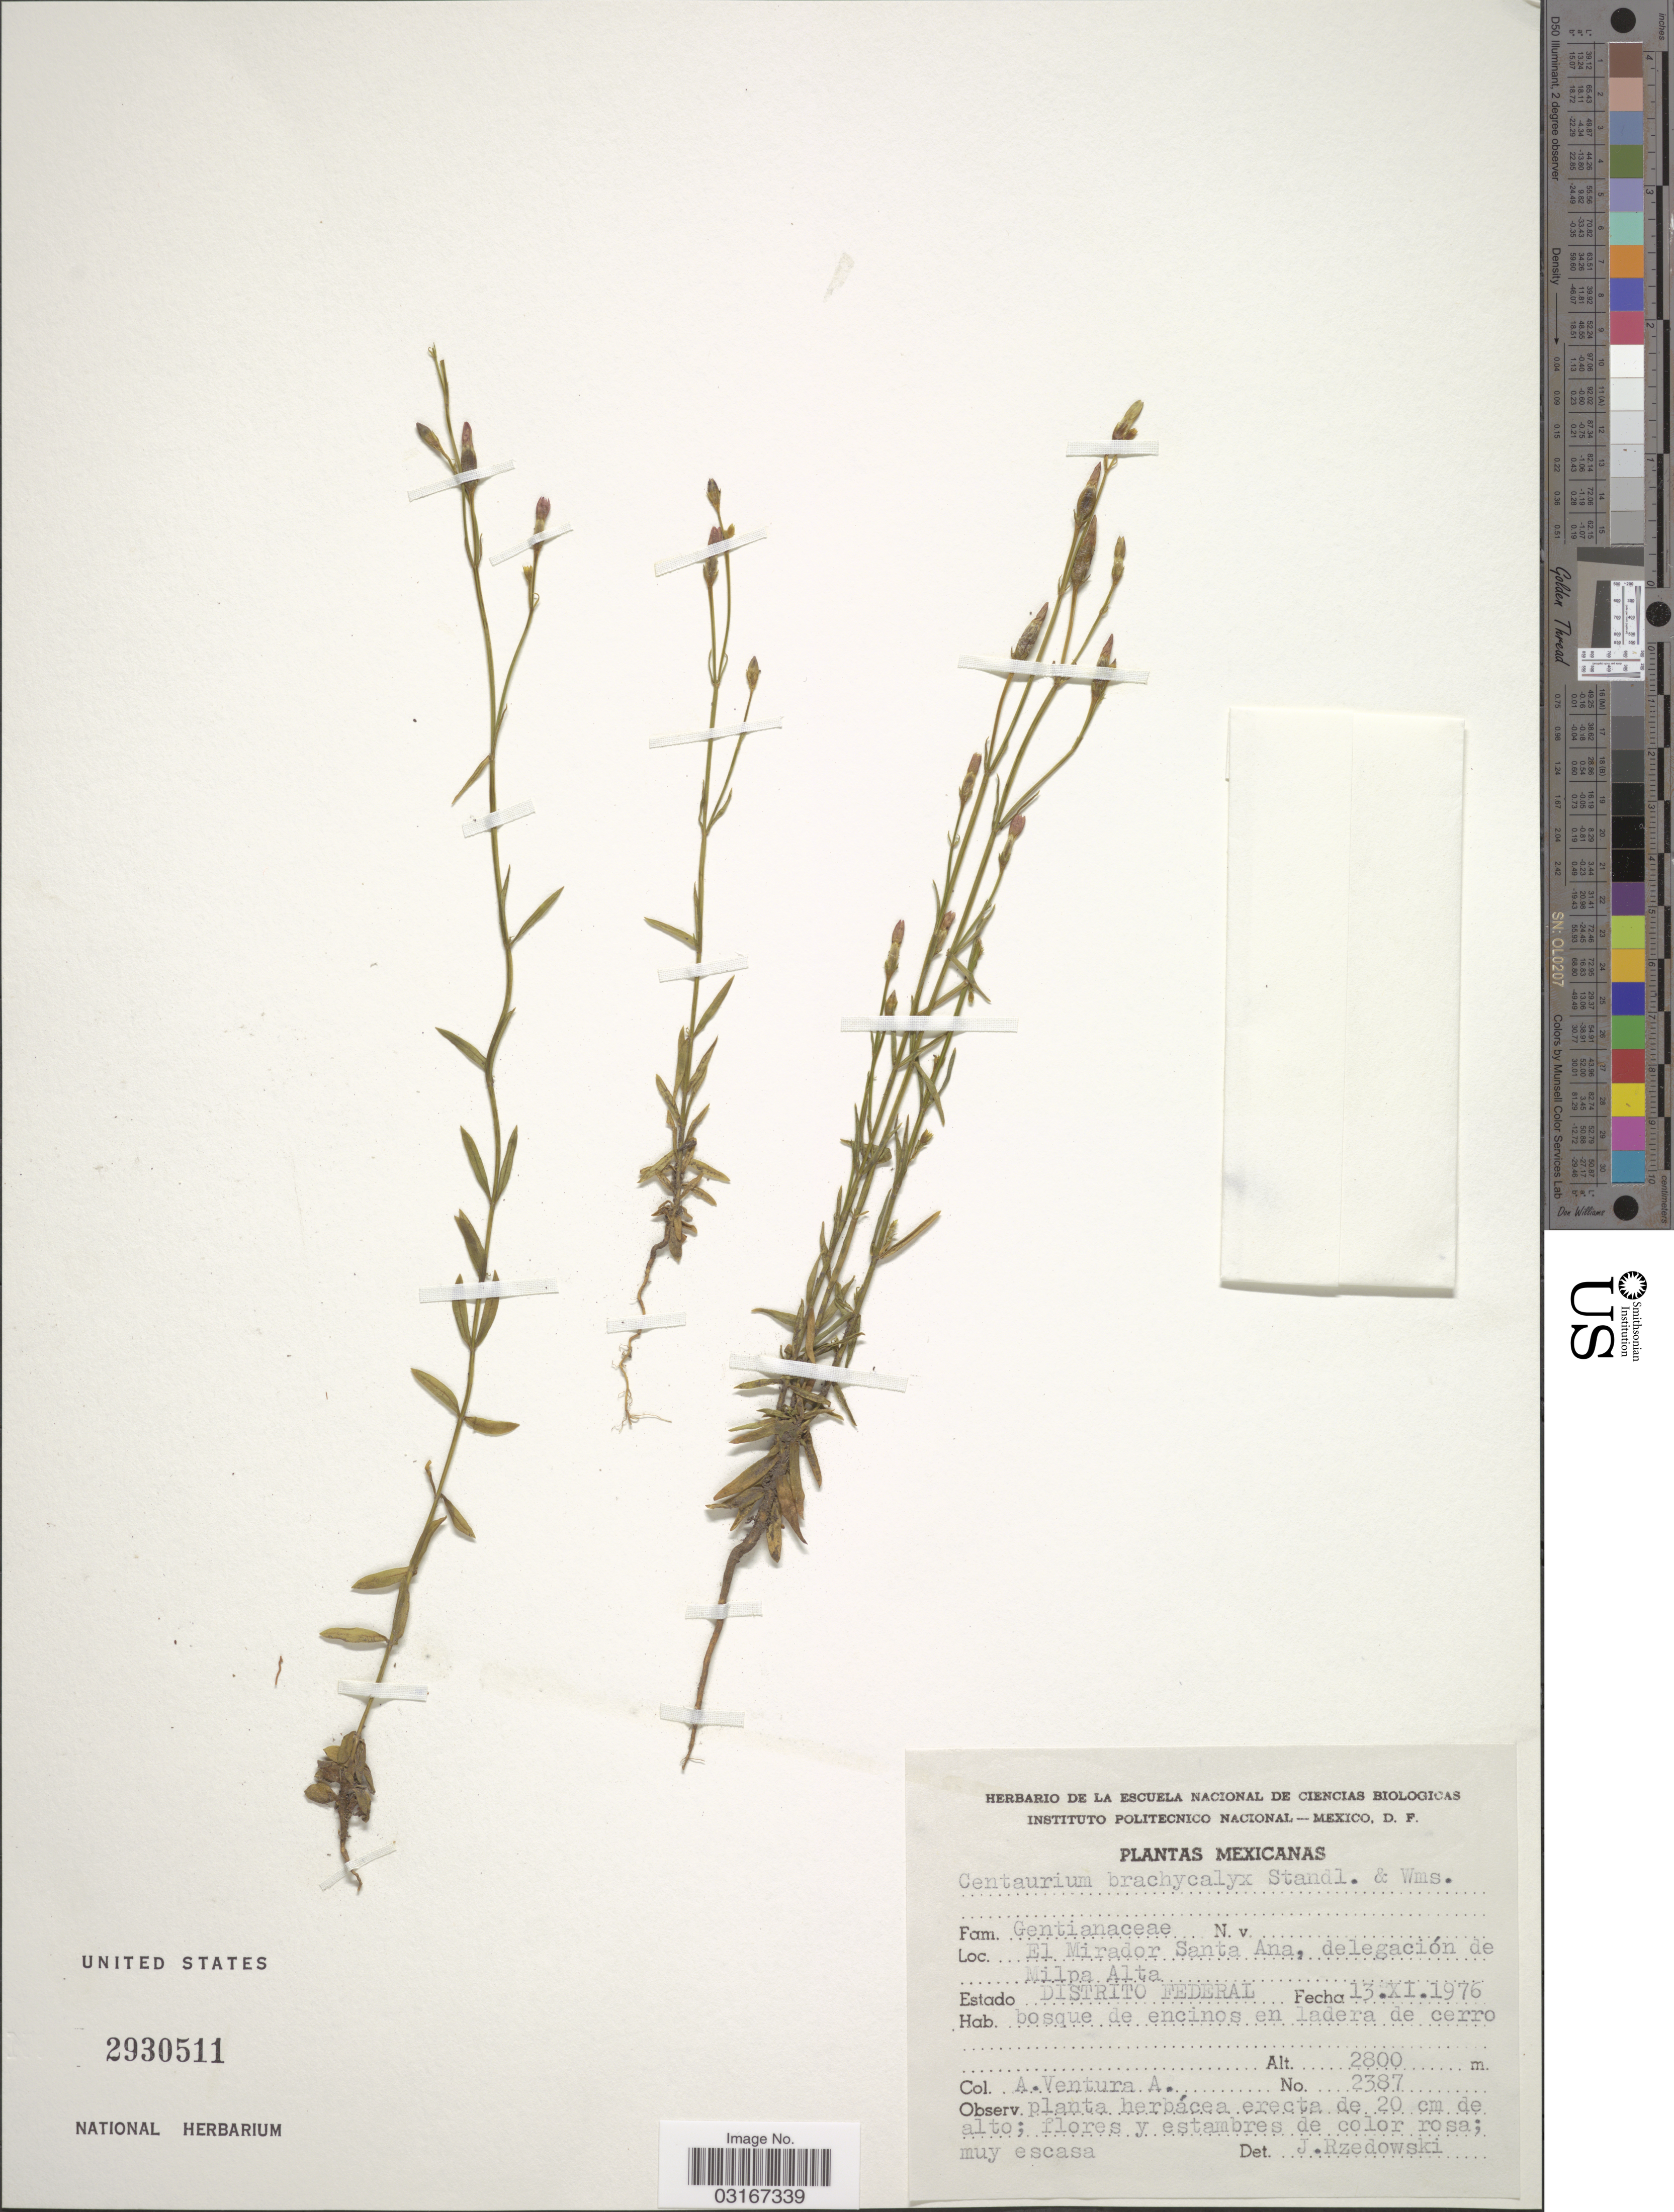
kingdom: Plantae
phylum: Tracheophyta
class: Magnoliopsida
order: Gentianales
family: Gentianaceae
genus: Centaurium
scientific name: Centaurium brachycalyx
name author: Standl. & L.O. Williams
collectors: A. Ventura A.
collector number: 2387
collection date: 1976-11-13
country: Mexico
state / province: Distrito Federal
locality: El Mirador Santa Ana, delegación de Milpa Alta.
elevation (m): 2800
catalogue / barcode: US 2930511